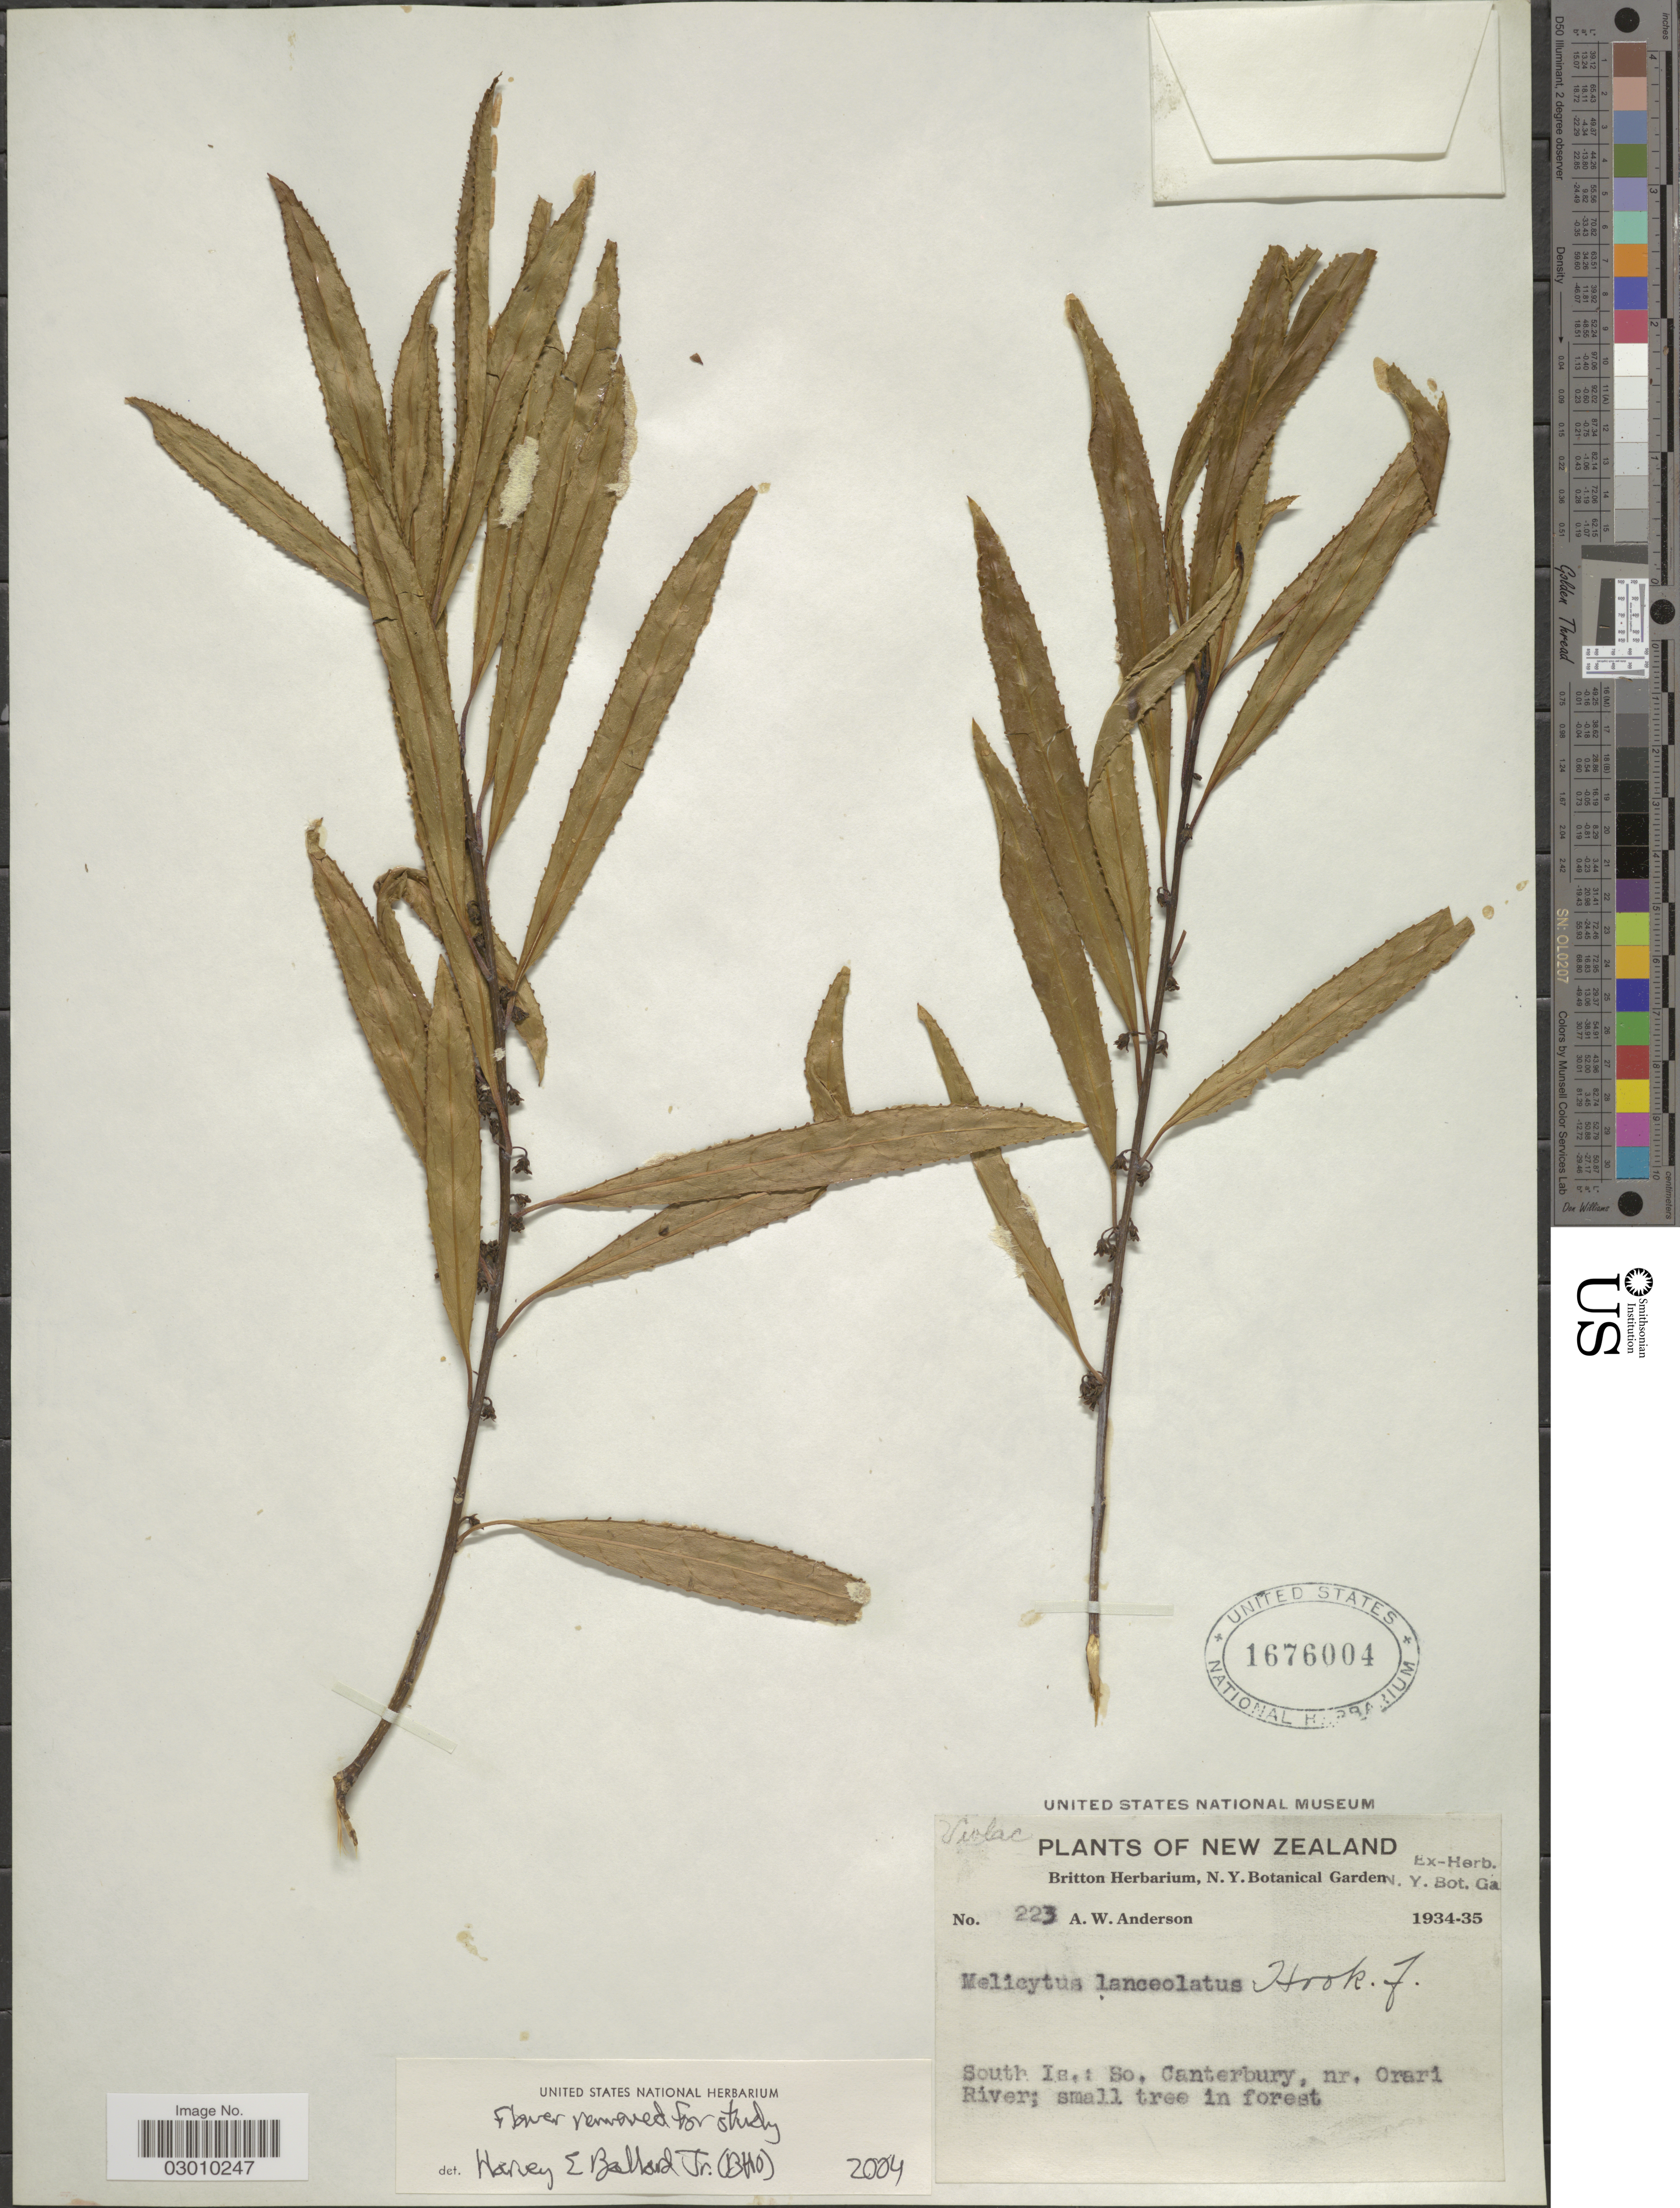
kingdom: Plantae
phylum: Tracheophyta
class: Magnoliopsida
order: Malpighiales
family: Violaceae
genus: Melicytus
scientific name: Melicytus lanceolatus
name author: Hook. f.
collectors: A. W. Anderson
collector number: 223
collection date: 1834/1935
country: New Zealand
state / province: Canterbury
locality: South Is.: So. Canterbury, nr. Orari River.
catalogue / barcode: US 1676004